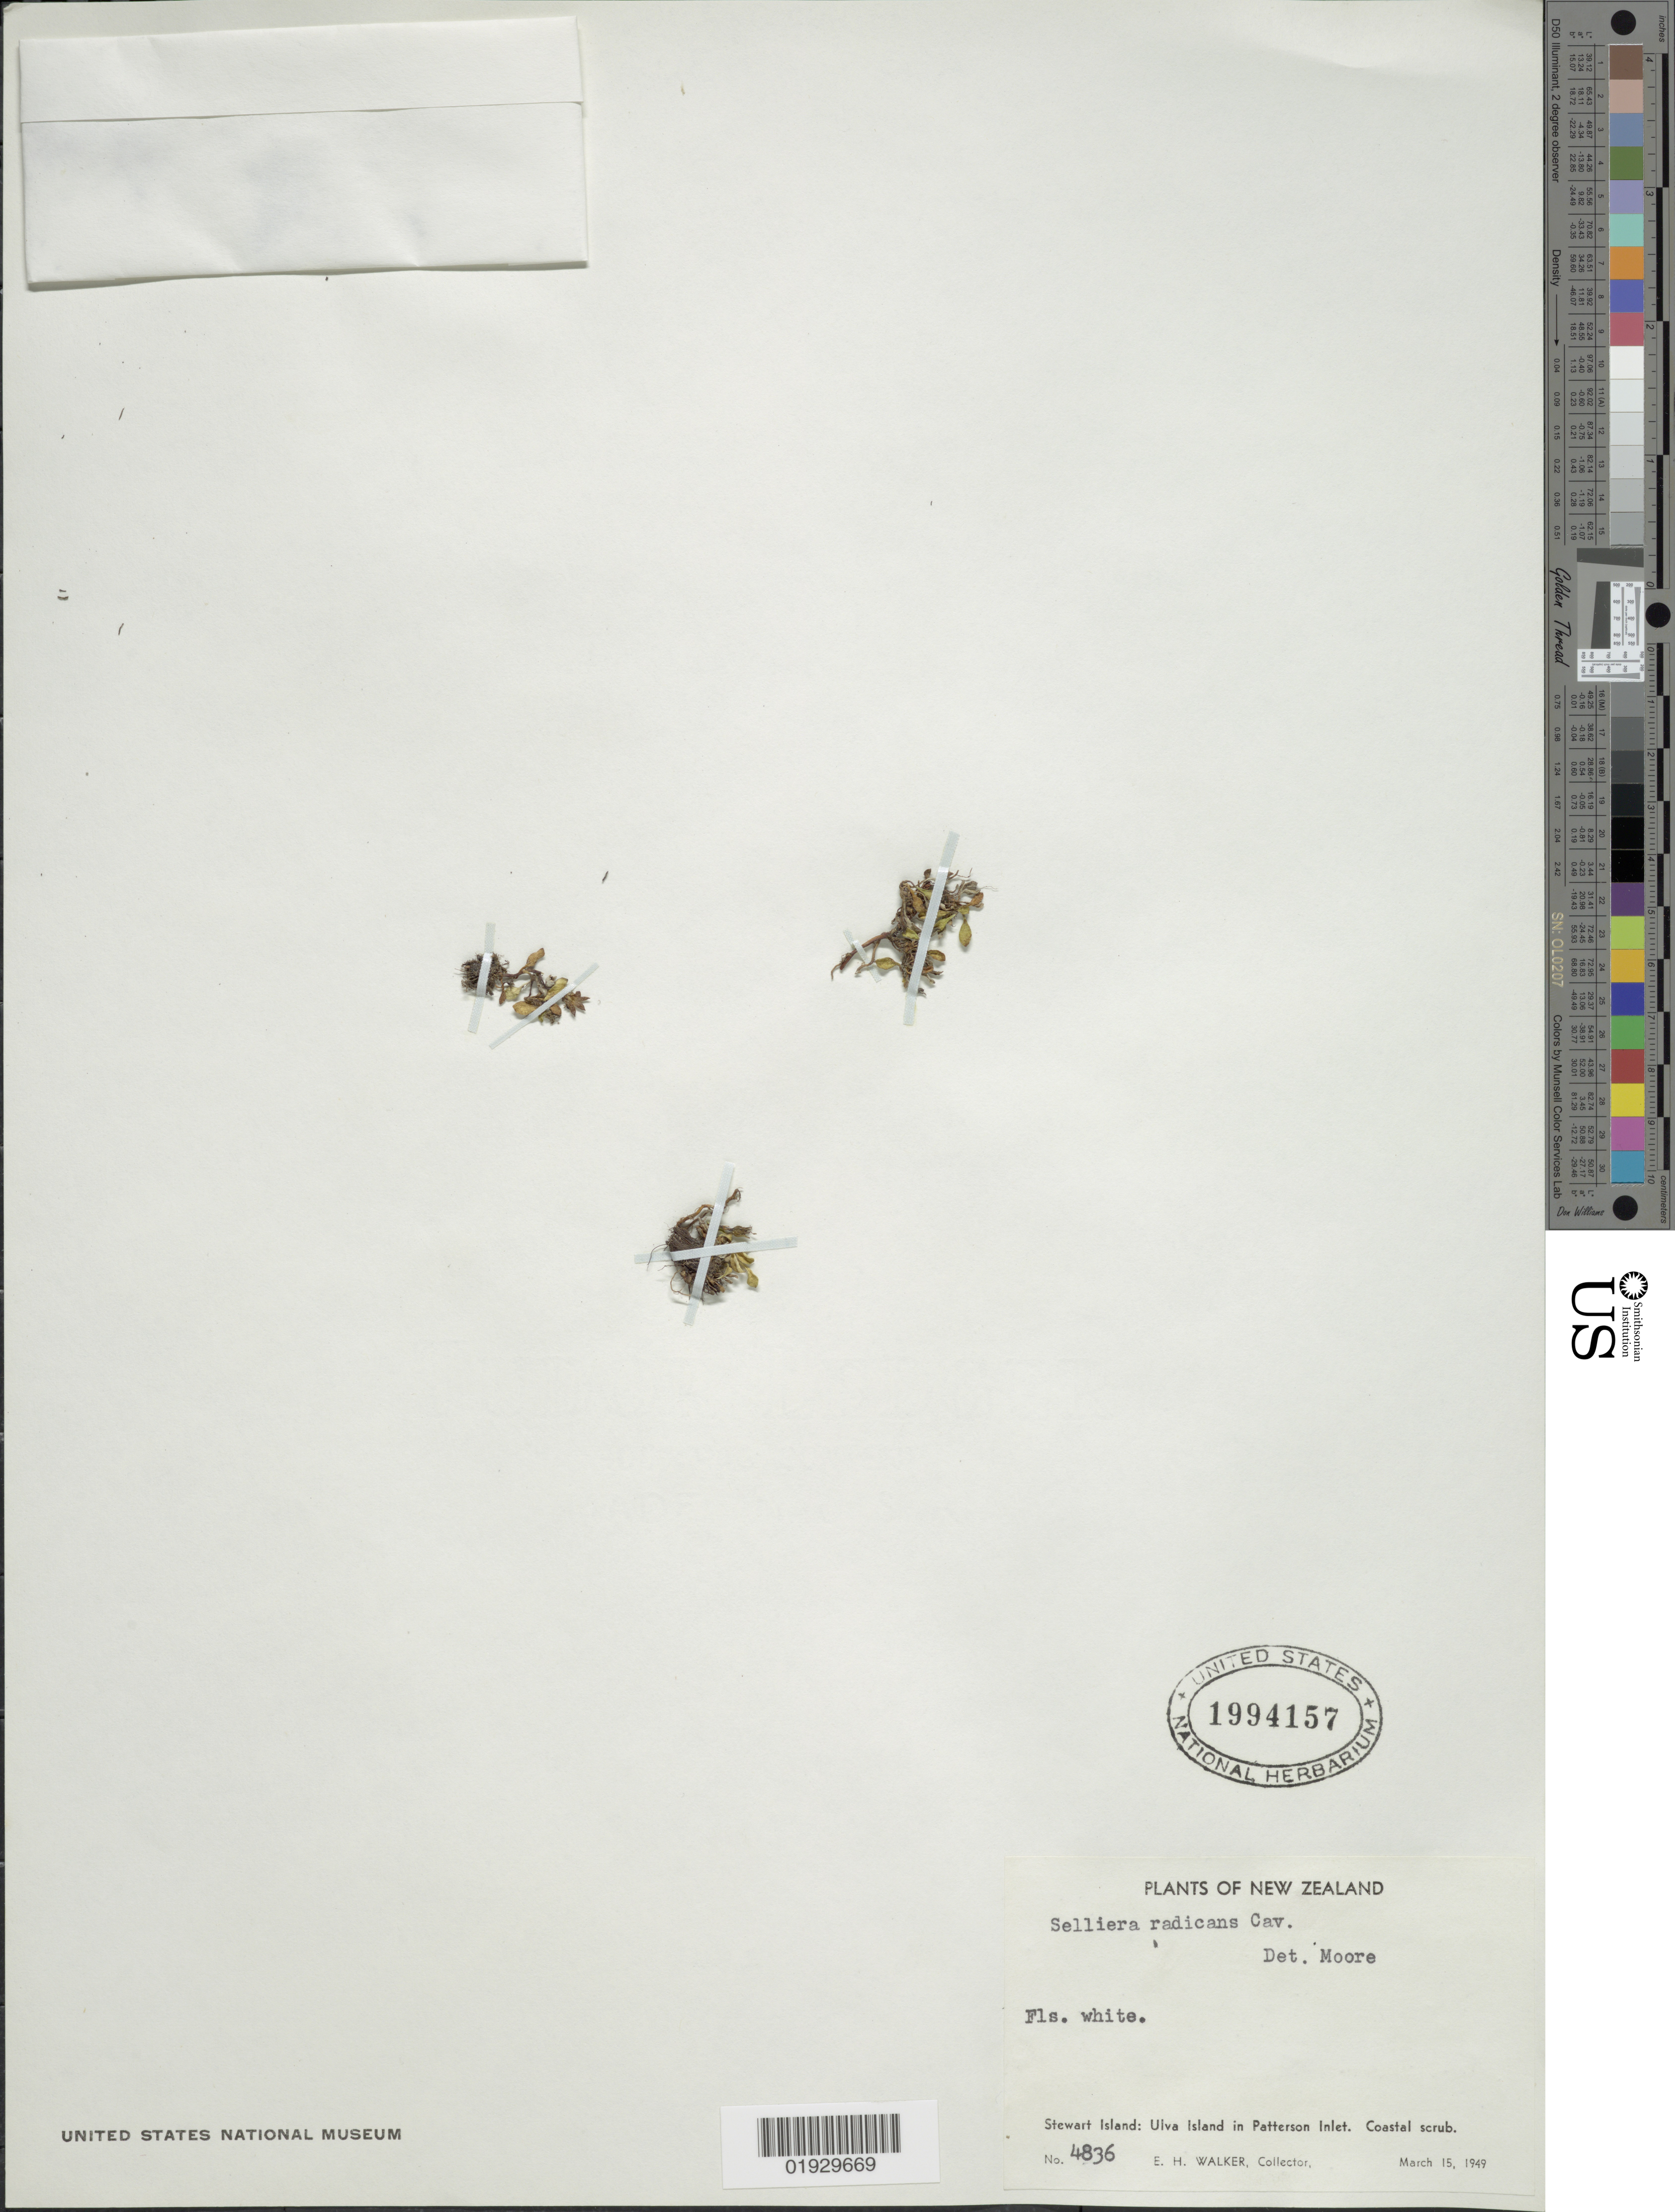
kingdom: Plantae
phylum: Tracheophyta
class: Magnoliopsida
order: Asterales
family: Goodeniaceae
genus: Selliera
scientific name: Selliera radicans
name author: Cav.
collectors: E. H. Walker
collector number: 4836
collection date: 1949-03-15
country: New Zealand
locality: Stewart Island: Ulva Island in Patterson Inlet.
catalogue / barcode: US 1994157